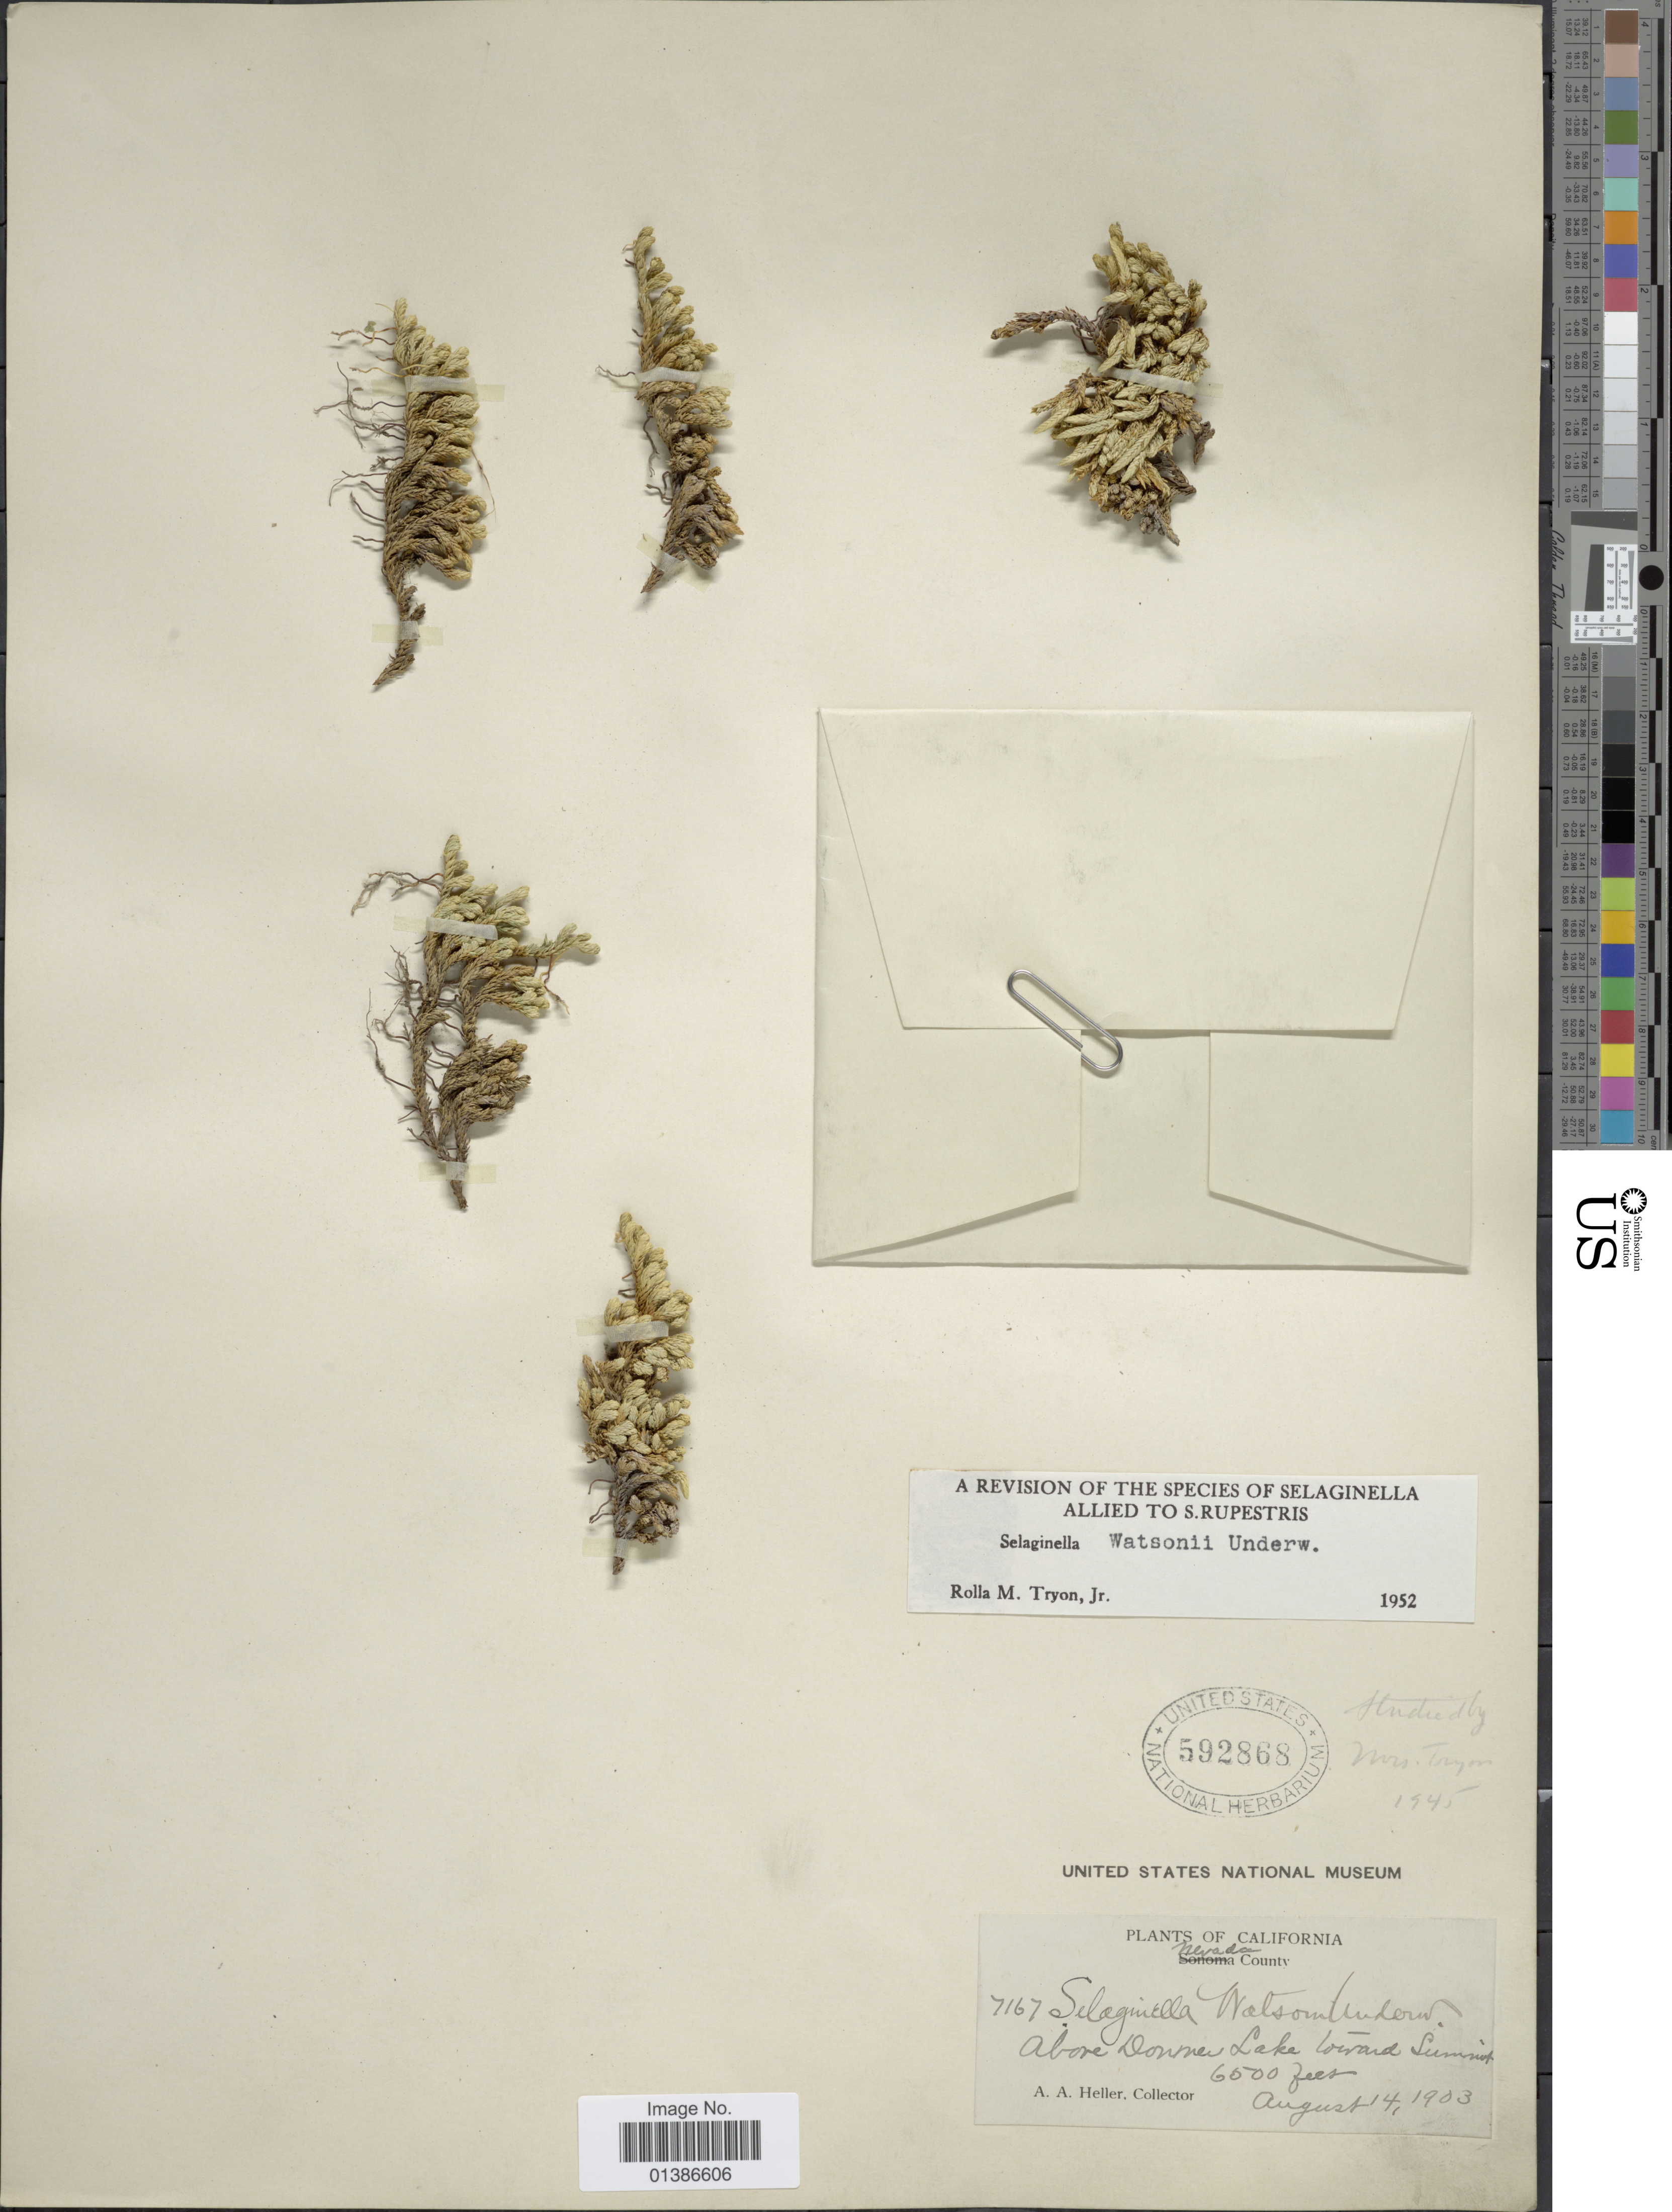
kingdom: Plantae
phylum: Tracheophyta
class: Lycopodiopsida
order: Selaginellales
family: Selaginellaceae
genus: Selaginella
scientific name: Selaginella watsonii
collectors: A. A. Heller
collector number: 7167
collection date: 1903-08-14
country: United States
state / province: California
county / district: Nevada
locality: Nevada County. Above Donner Lake toward Summit.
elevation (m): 1981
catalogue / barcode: US 592868